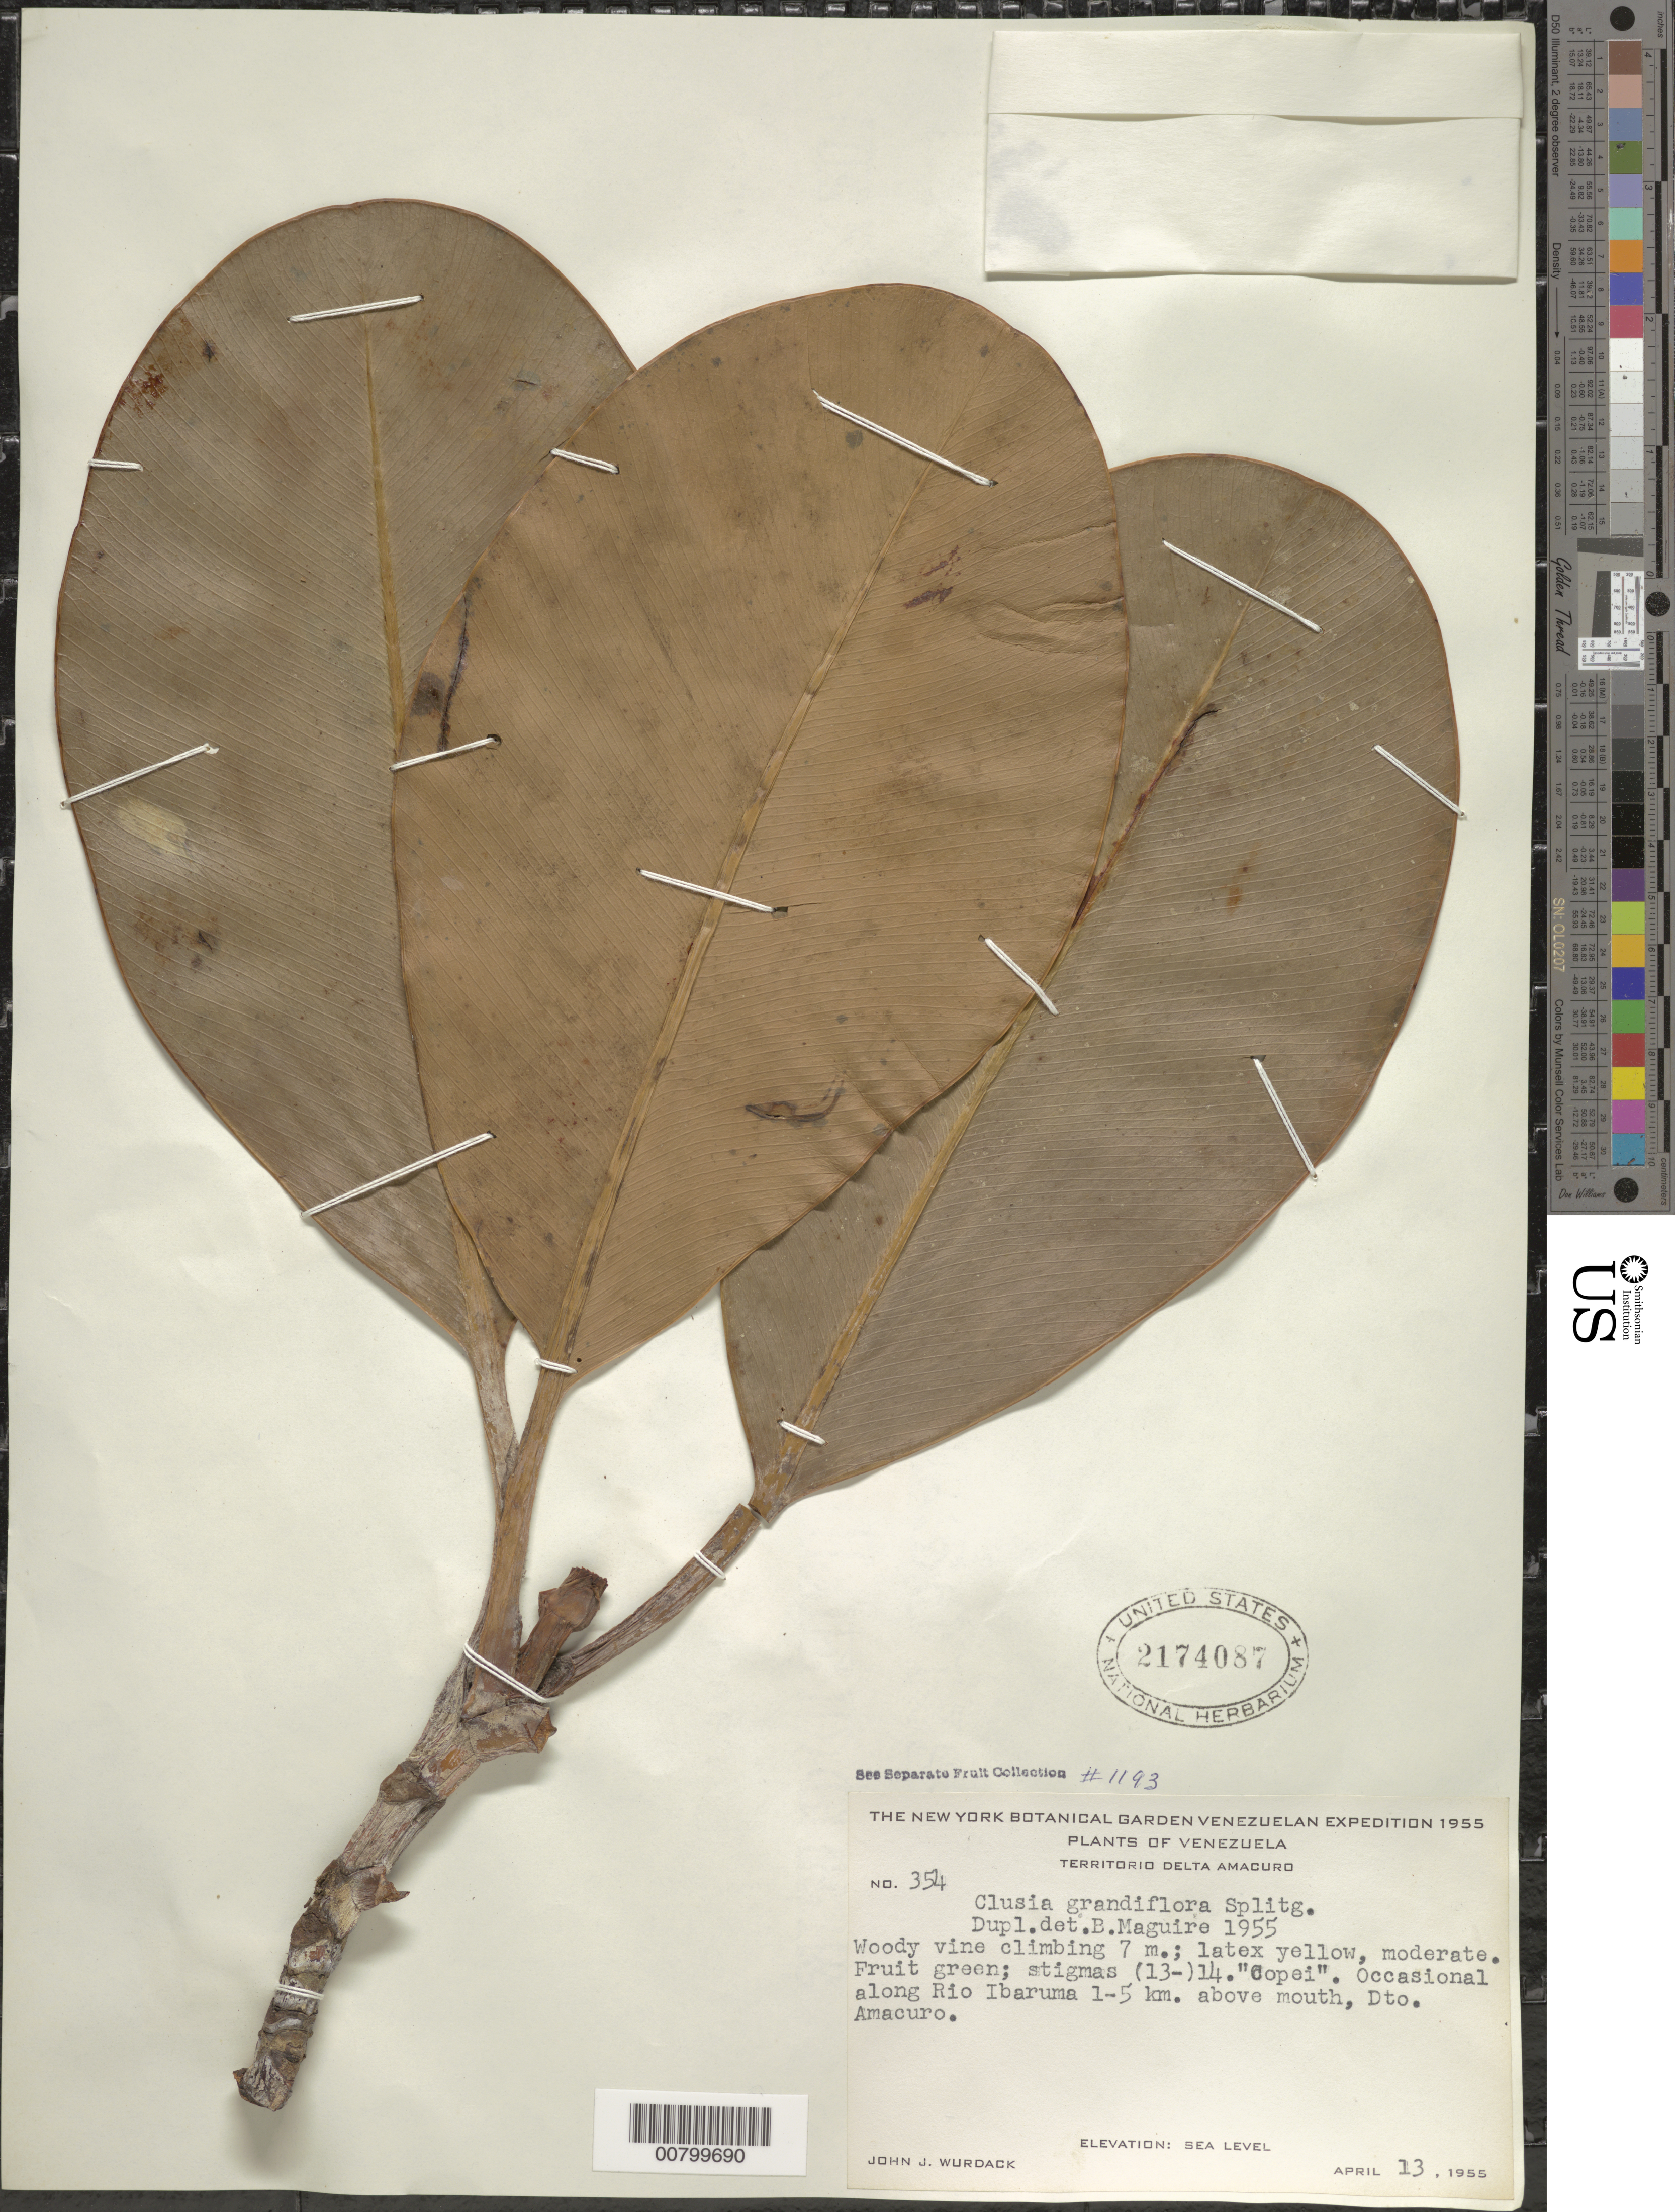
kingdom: Plantae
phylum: Tracheophyta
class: Magnoliopsida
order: Malpighiales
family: Clusiaceae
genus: Clusia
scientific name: Clusia grandiflora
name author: Splitg.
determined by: Maguire, Bassett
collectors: J. J. Wurdack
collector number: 354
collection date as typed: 13-Apr-55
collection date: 1955-04-13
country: Venezuela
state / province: Delta Amacuro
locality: Río Ibaruma, 1-5 km above mouth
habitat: Along river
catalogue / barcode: US 2174087